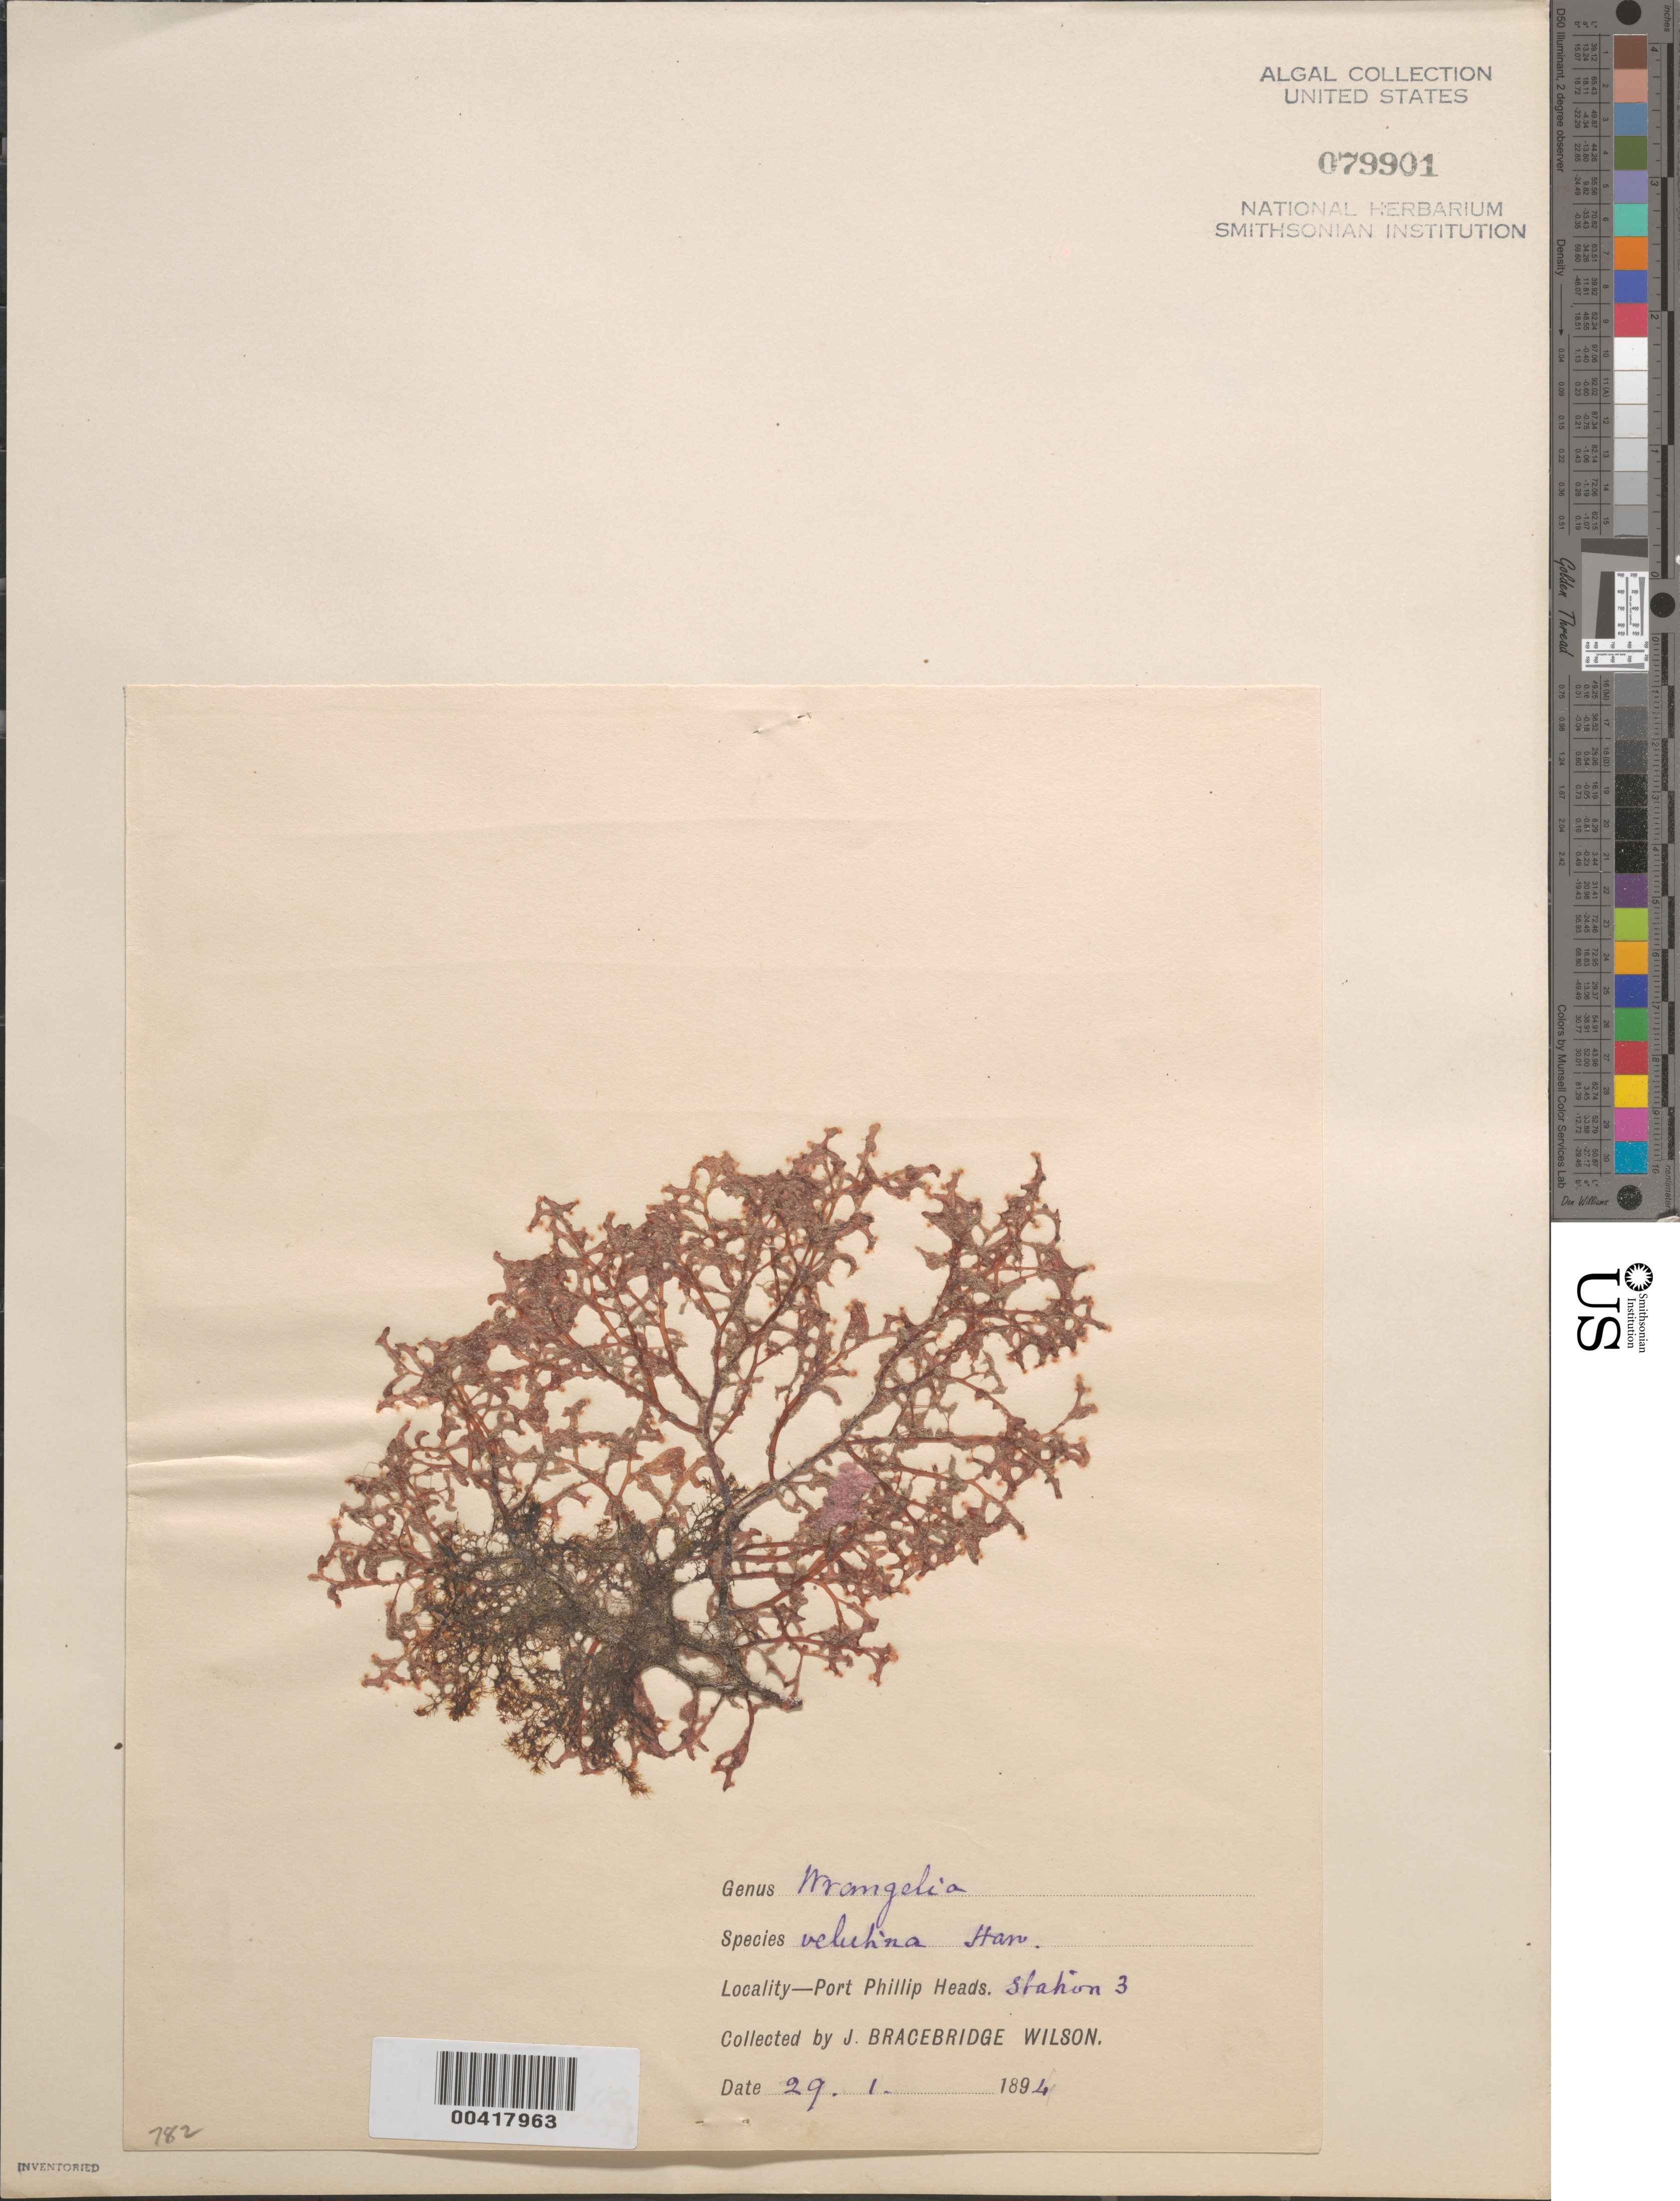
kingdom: Plantae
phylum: Rhodophyta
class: Florideophyceae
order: Ceramiales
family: Wrangeliaceae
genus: Wrangelia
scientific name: Wrangelia velutina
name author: (O.G. Sond.) Harv.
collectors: J. B. Wilson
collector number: Station 3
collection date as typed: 29 Jan 1894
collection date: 1894-01-29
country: Australia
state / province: Victoria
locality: Port Phillip Heads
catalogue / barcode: US 79901